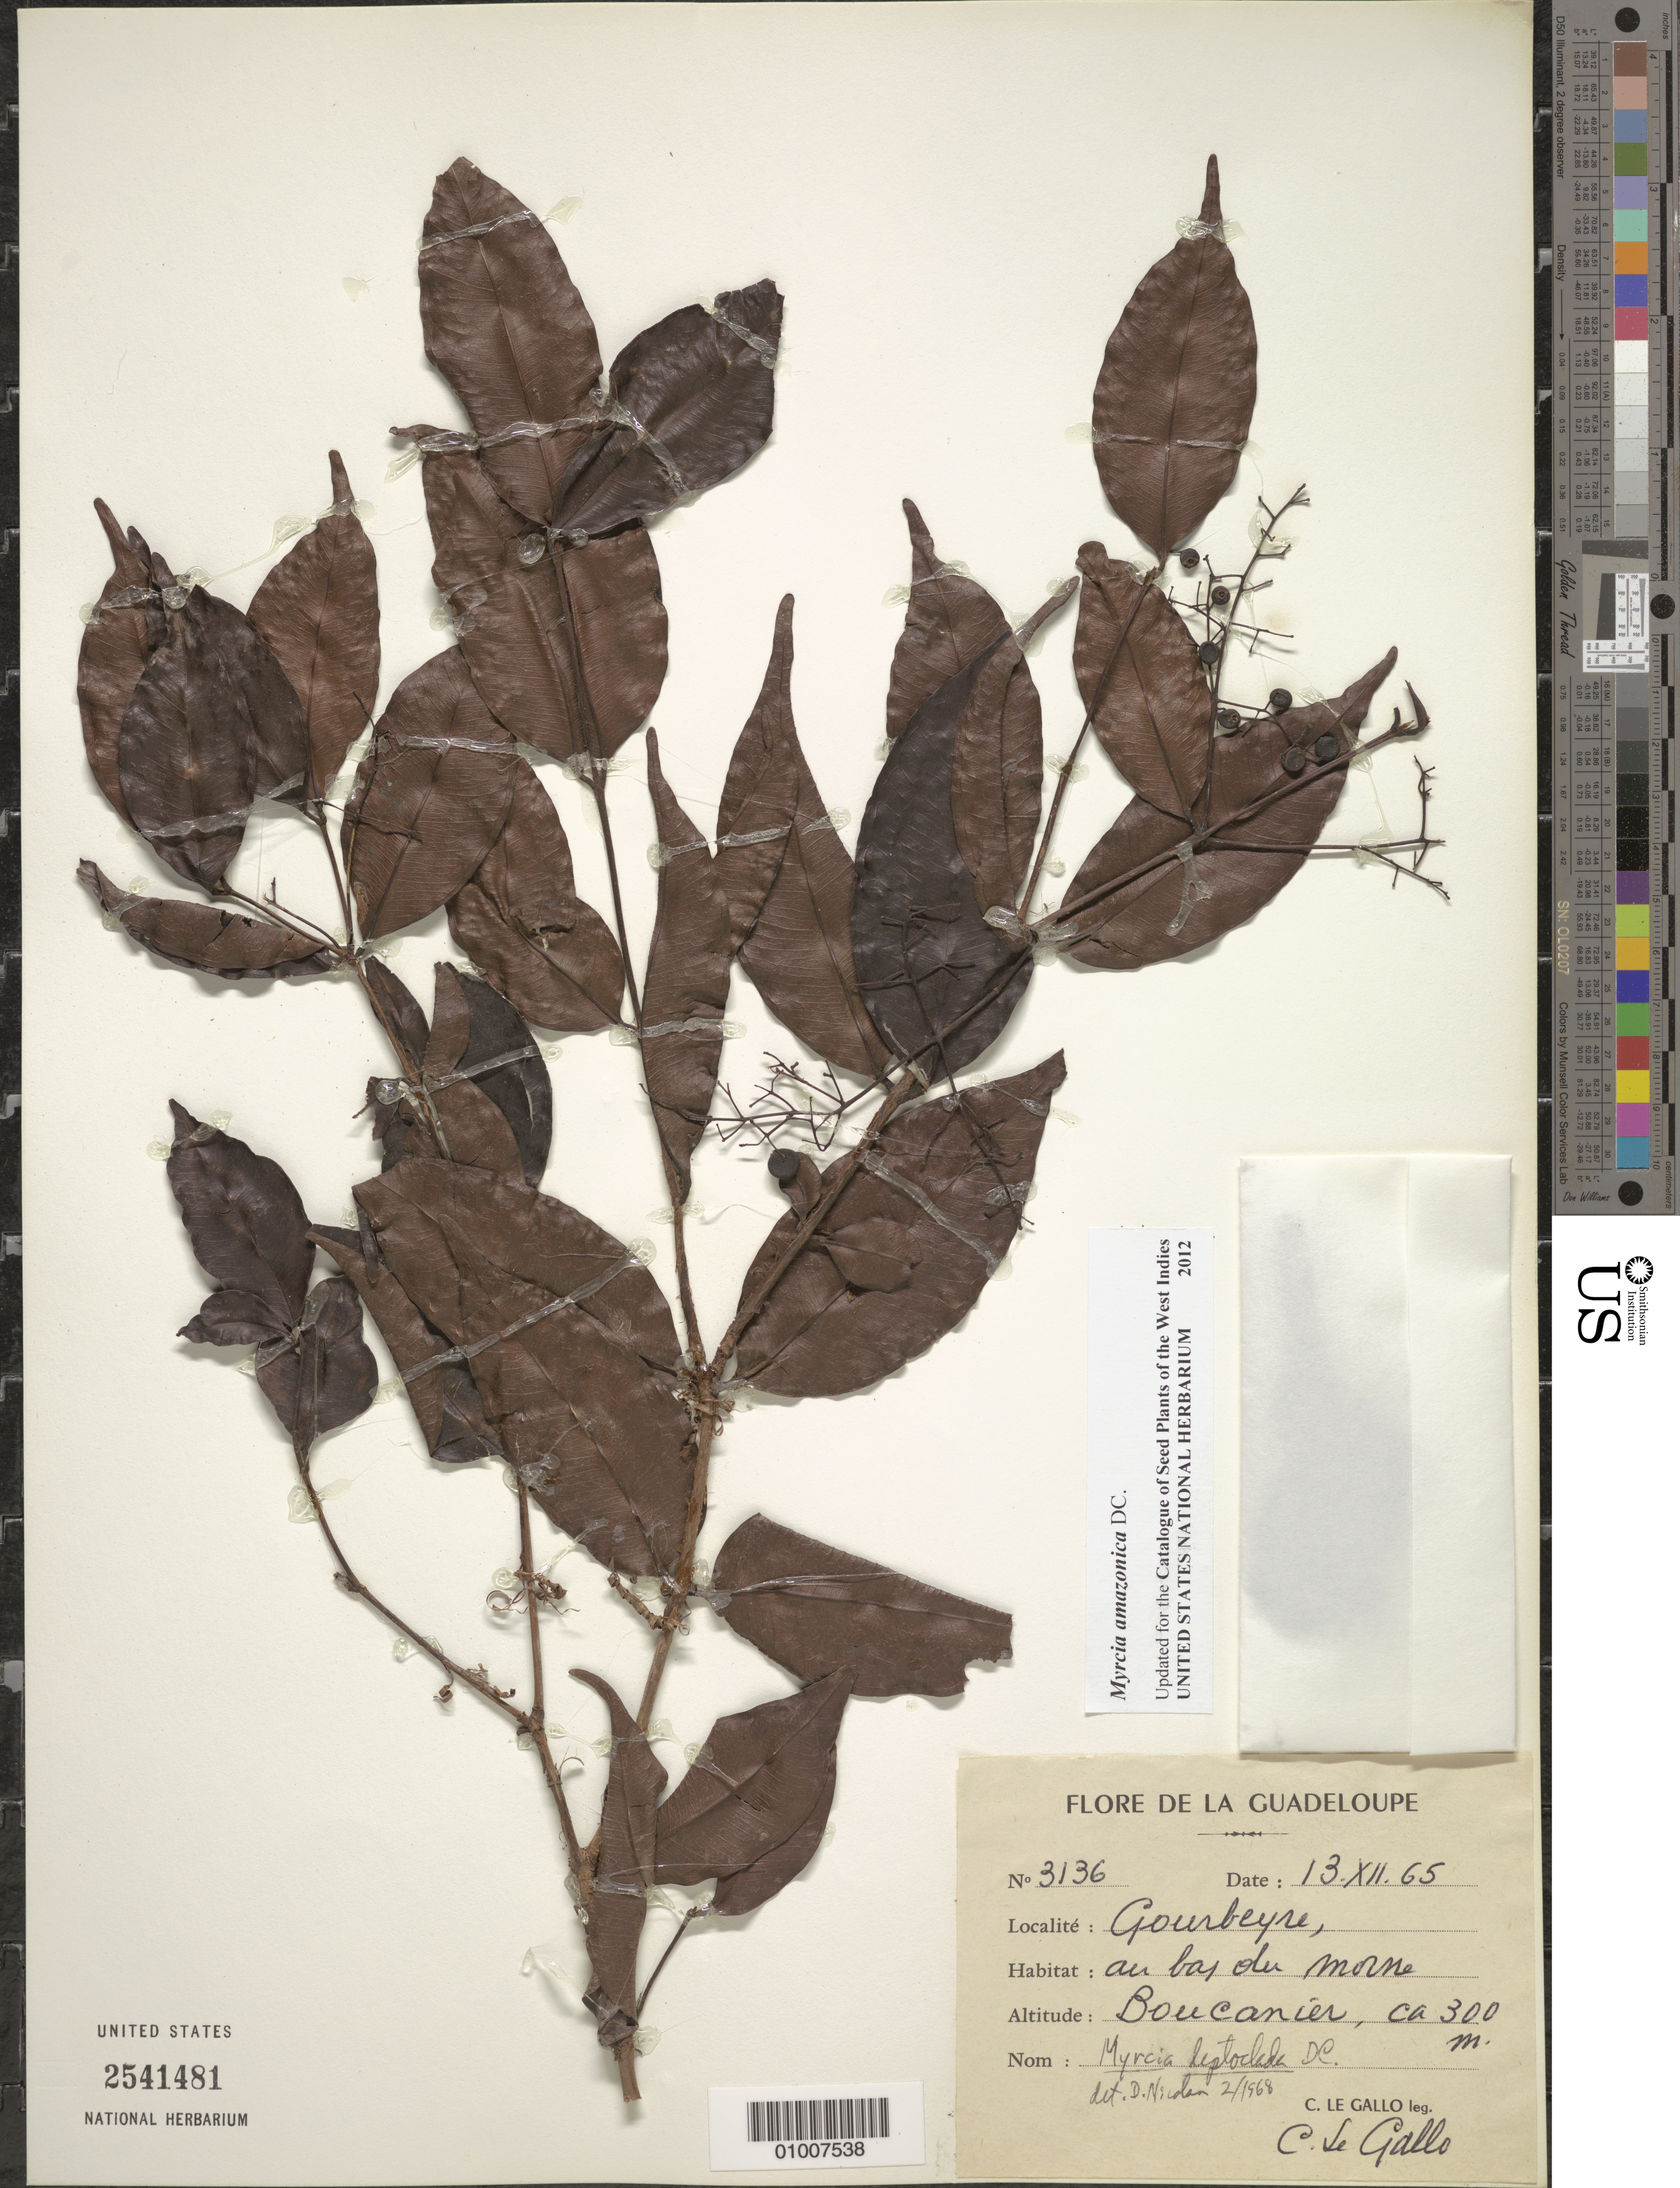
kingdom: Plantae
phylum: Tracheophyta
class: Magnoliopsida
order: Myrtales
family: Myrtaceae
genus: Myrcia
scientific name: Myrcia amazonica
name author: DC.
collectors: C. Le Gallo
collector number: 3136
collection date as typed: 13 Dec 1965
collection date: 1965-12-13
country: Guadeloupe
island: Basse Terre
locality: Boucanier, au bas du morne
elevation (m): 300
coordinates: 0 N, 0 E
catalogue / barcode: US 2541481